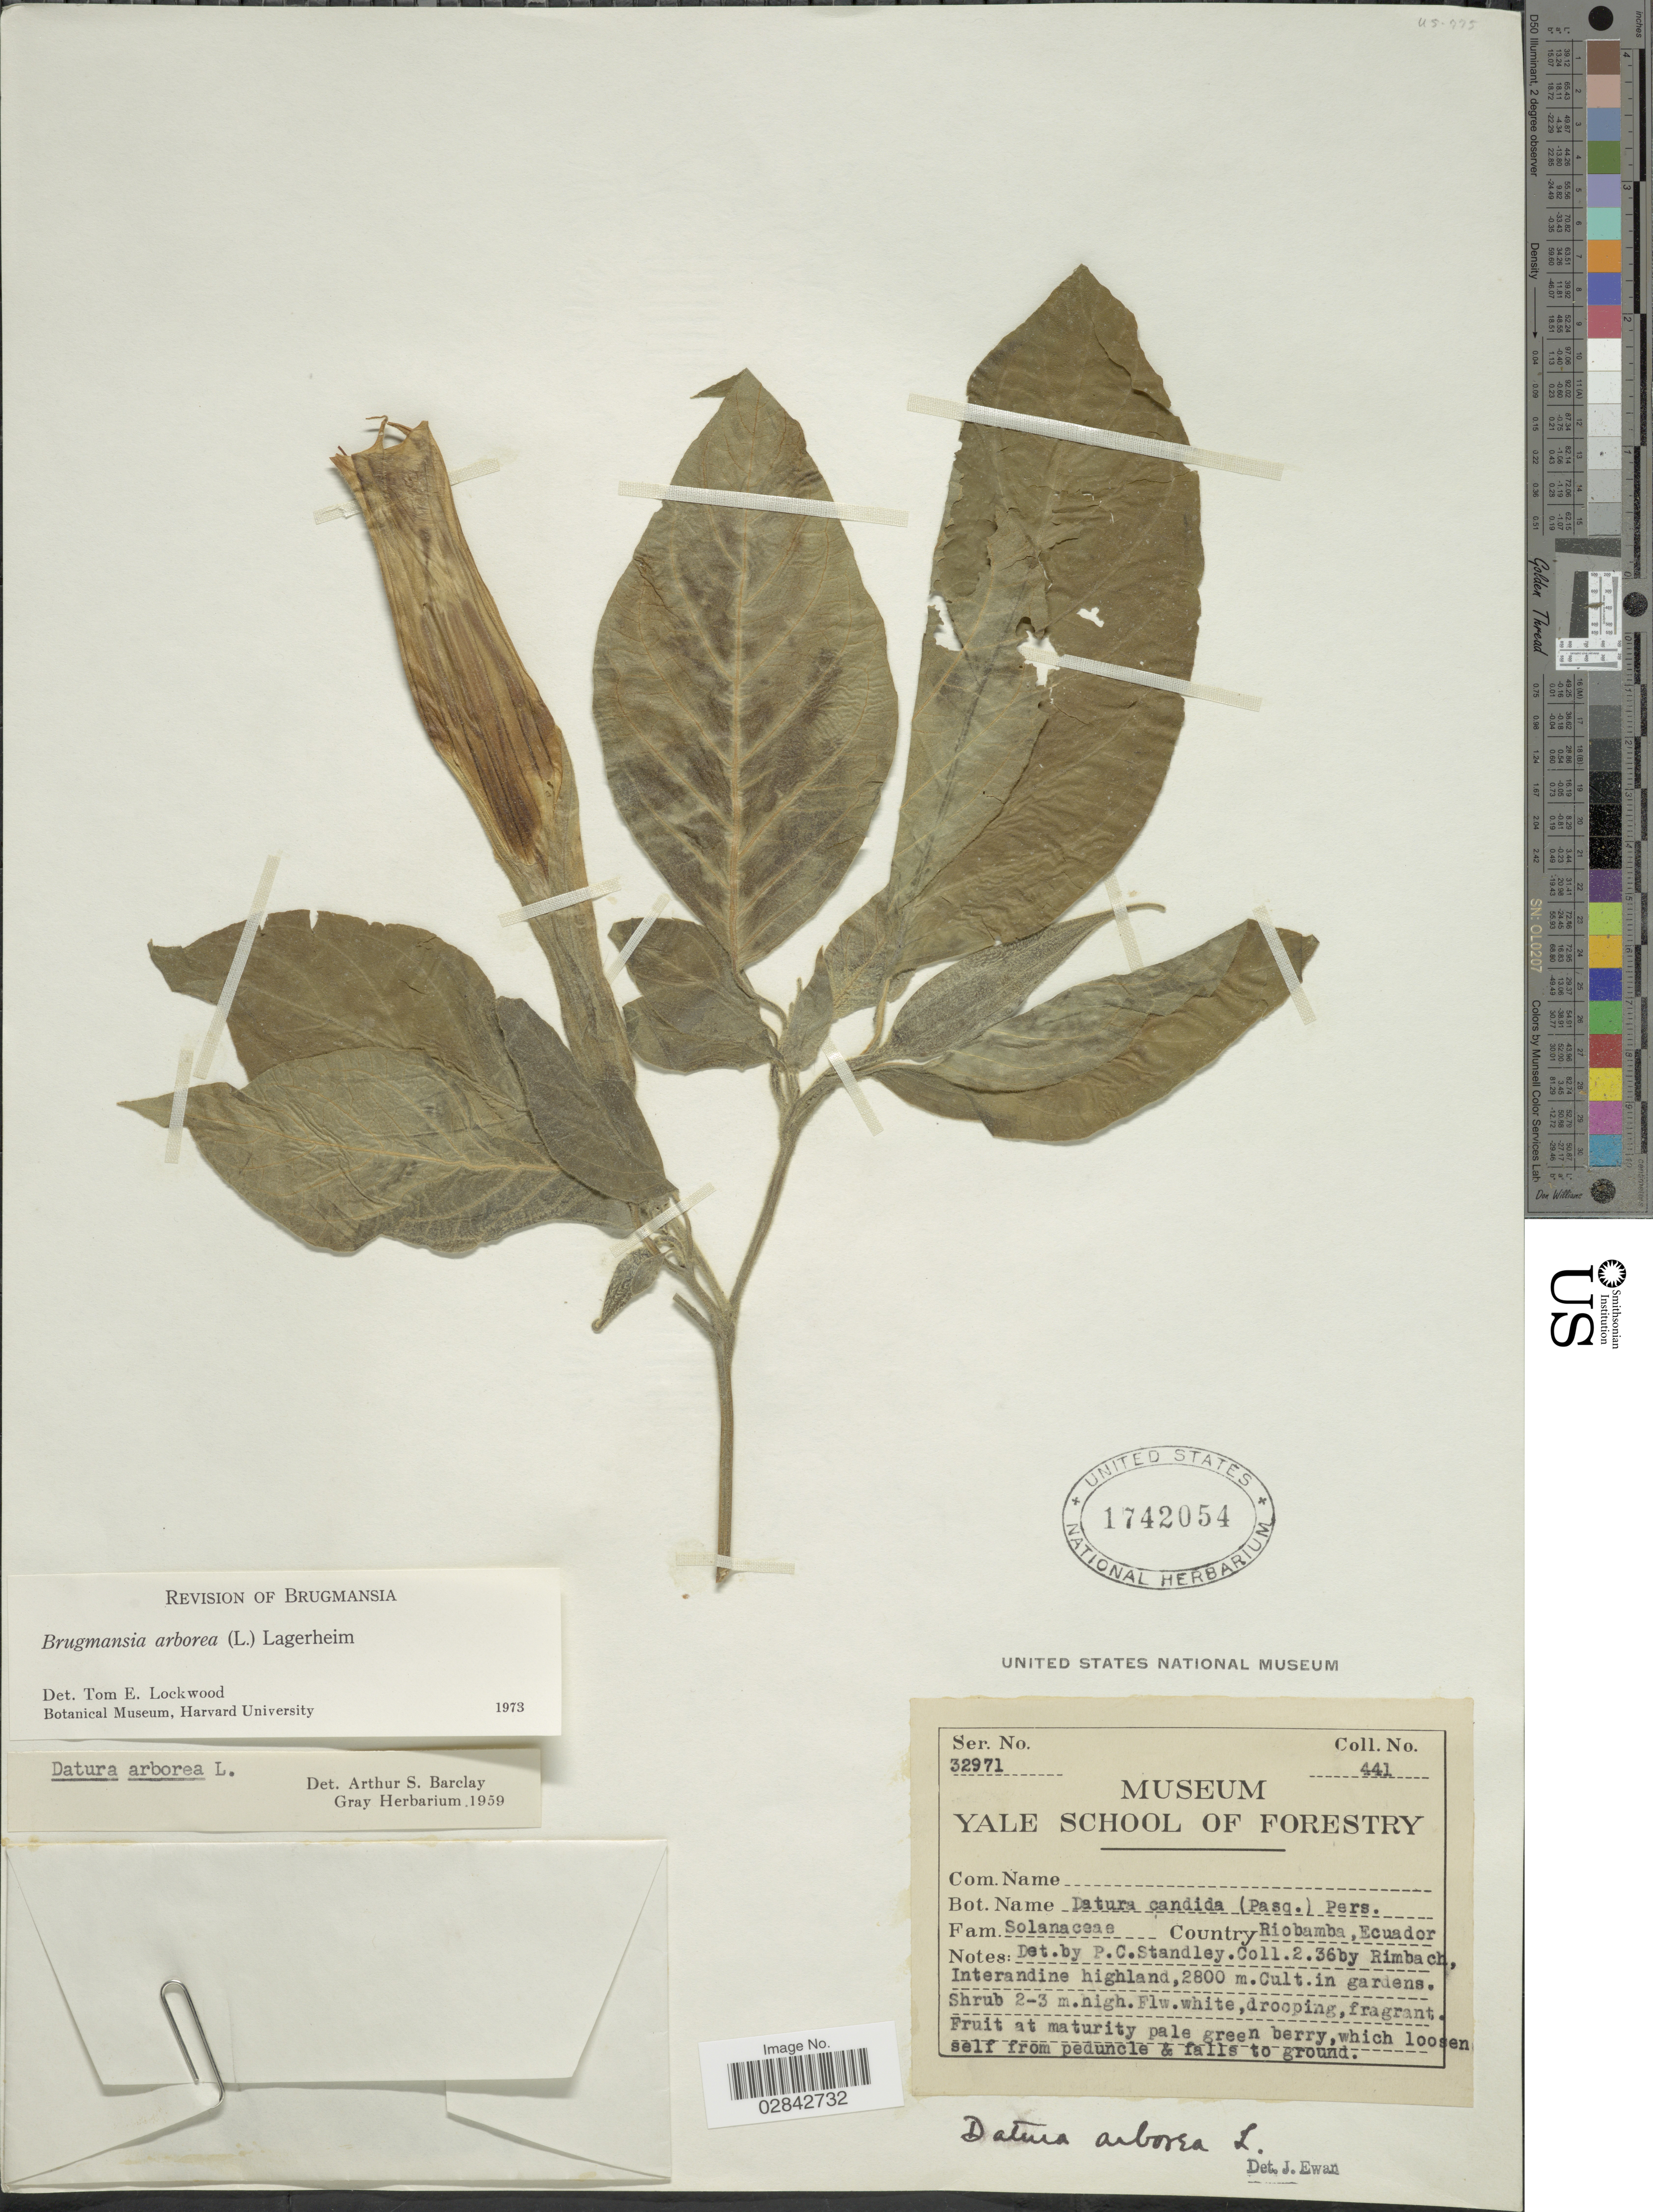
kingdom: Plantae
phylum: Tracheophyta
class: Magnoliopsida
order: Solanales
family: Solanaceae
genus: Brugmansia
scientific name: Brugmansia arborea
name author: (L.) Lagerh.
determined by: Lockwood, T. E.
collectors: Rimbach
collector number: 441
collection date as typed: Transcribed d/m/y: /2/36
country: Ecuador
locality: Riobamba, Interandine highland.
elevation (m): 2800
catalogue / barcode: US 1742054